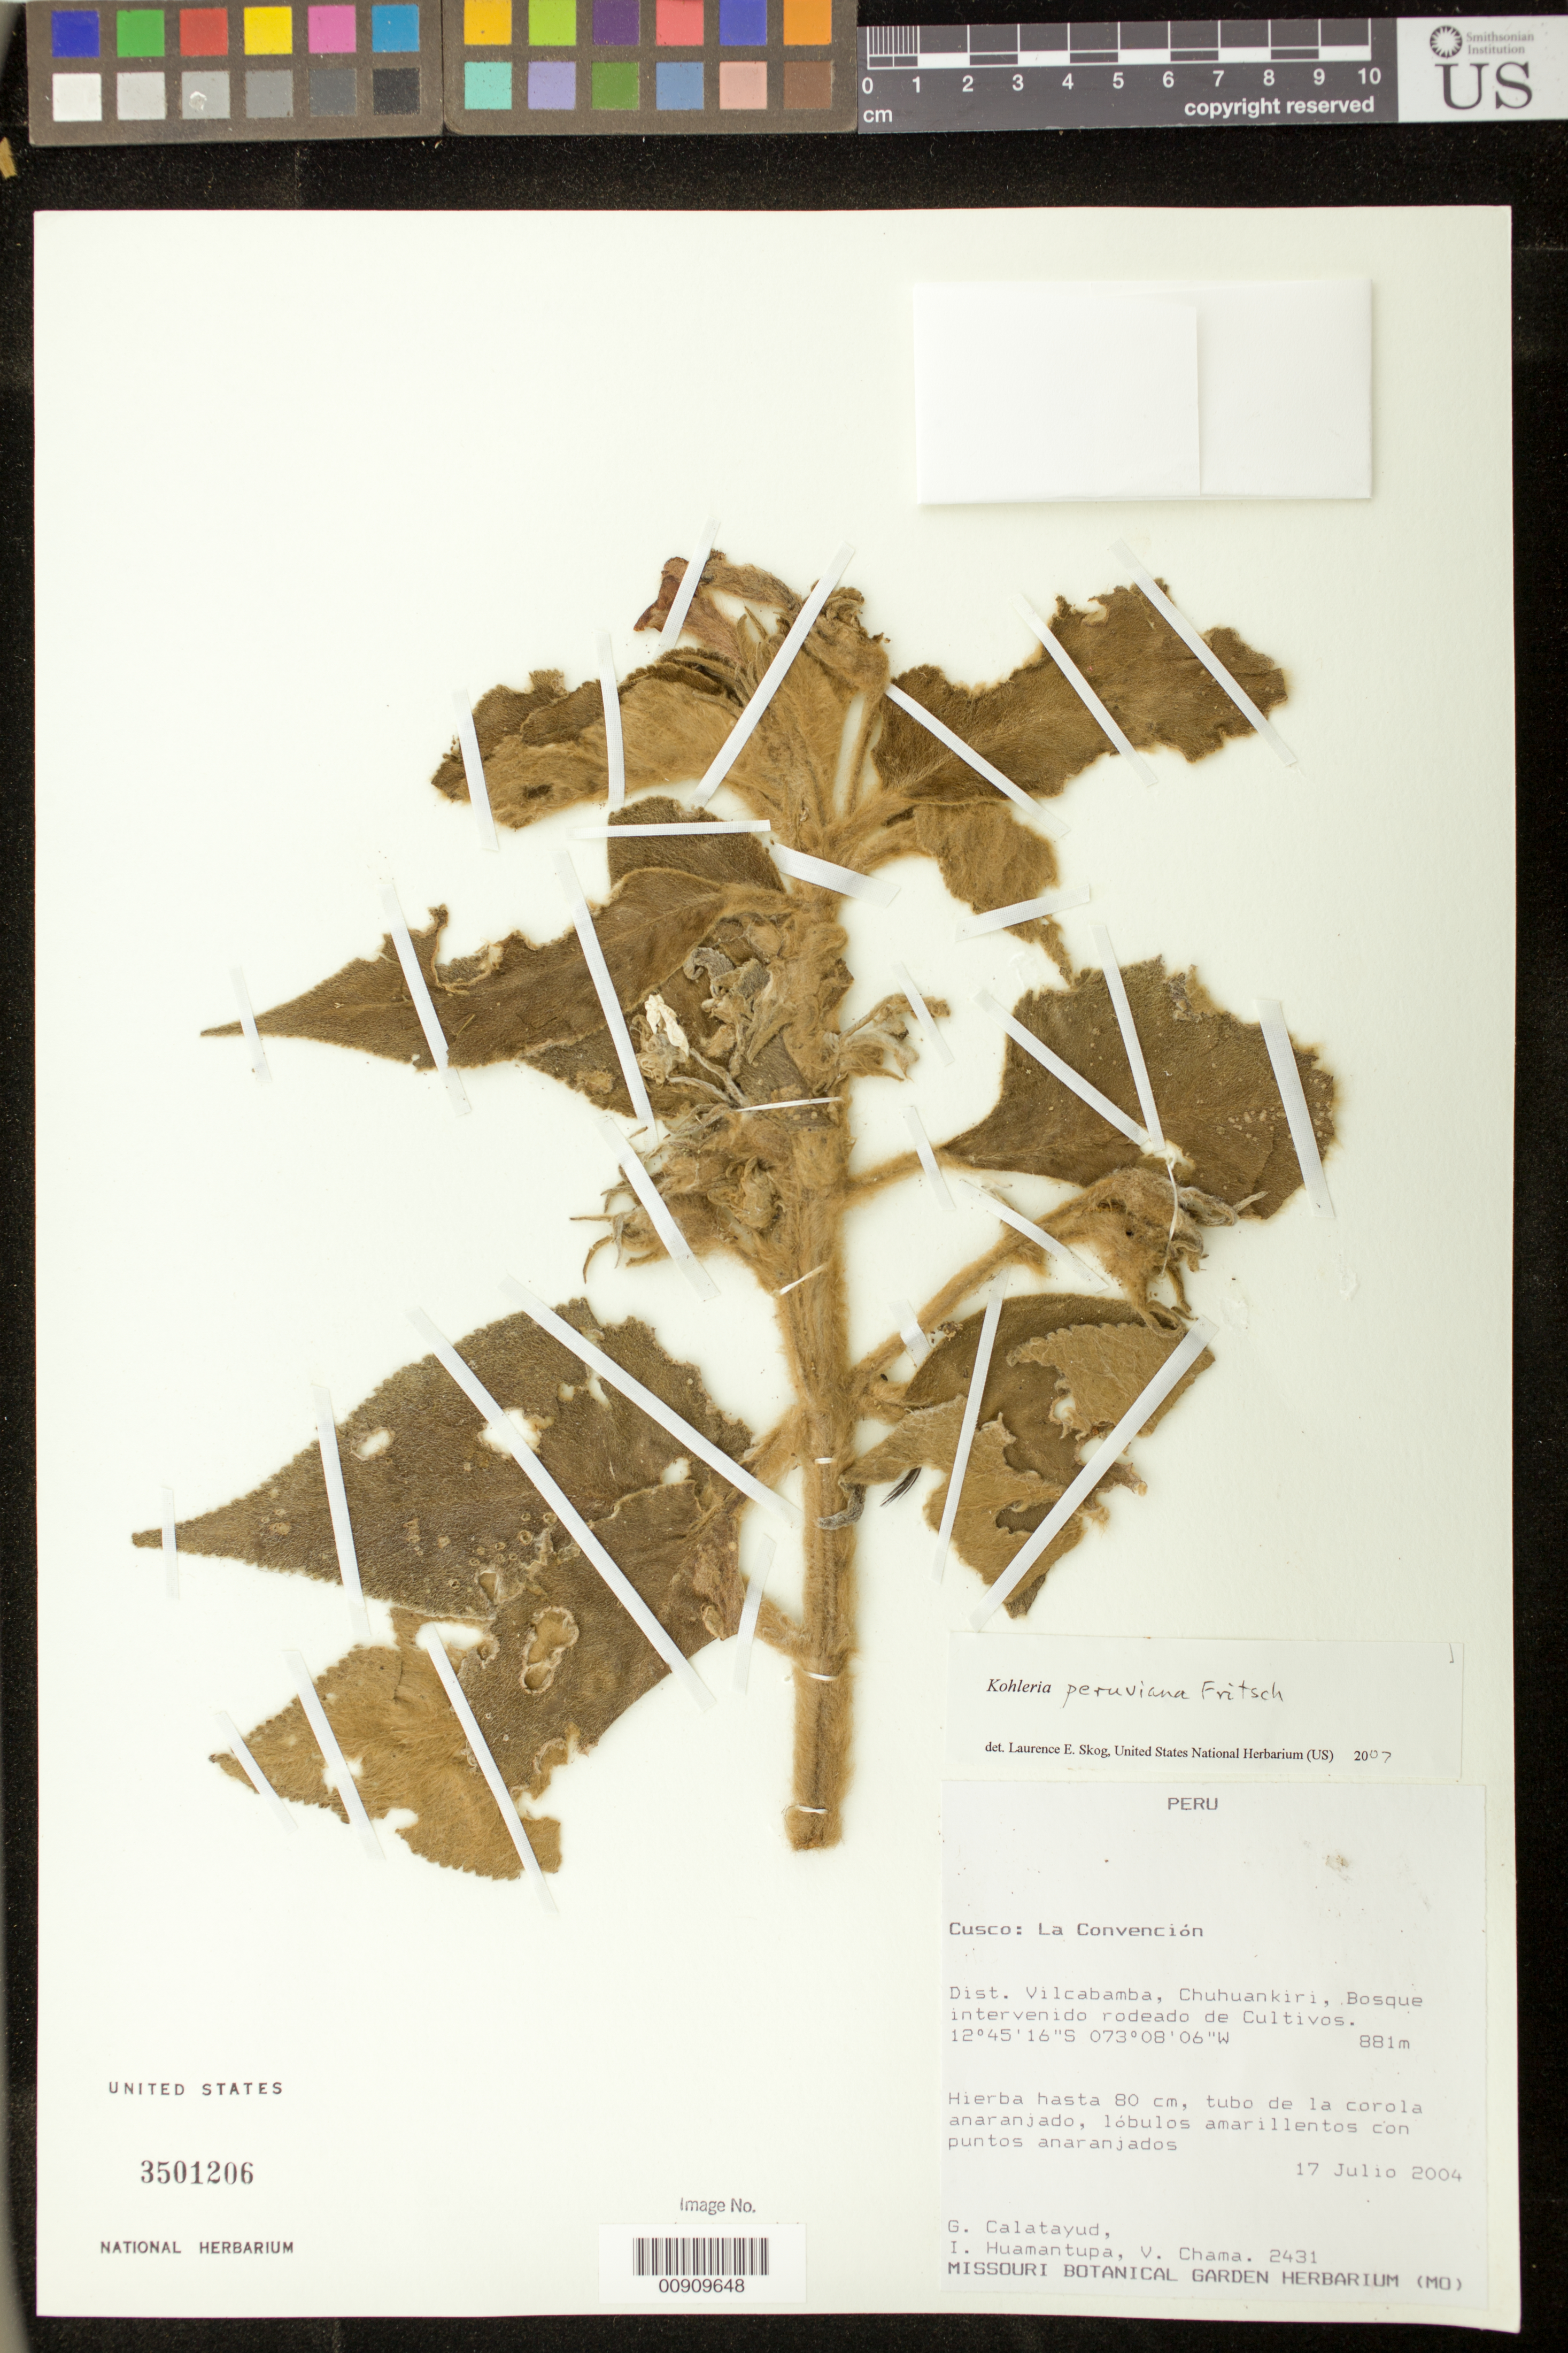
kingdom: Plantae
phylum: Tracheophyta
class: Magnoliopsida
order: Lamiales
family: Gesneriaceae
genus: Kohleria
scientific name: Kohleria peruviana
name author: Fritsch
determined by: Skog, Laurence E.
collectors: G. Calatayud, I. Huamantupa & V. Chama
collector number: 2431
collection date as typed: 17 Jul 2004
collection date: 2004-07-17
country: Peru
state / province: Cusco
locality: Cusco: La Convención. Dist. Vilcabamba, Chuhuankiri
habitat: Bosque intervenido rodeado de Cultivos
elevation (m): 881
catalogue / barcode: US 3501206